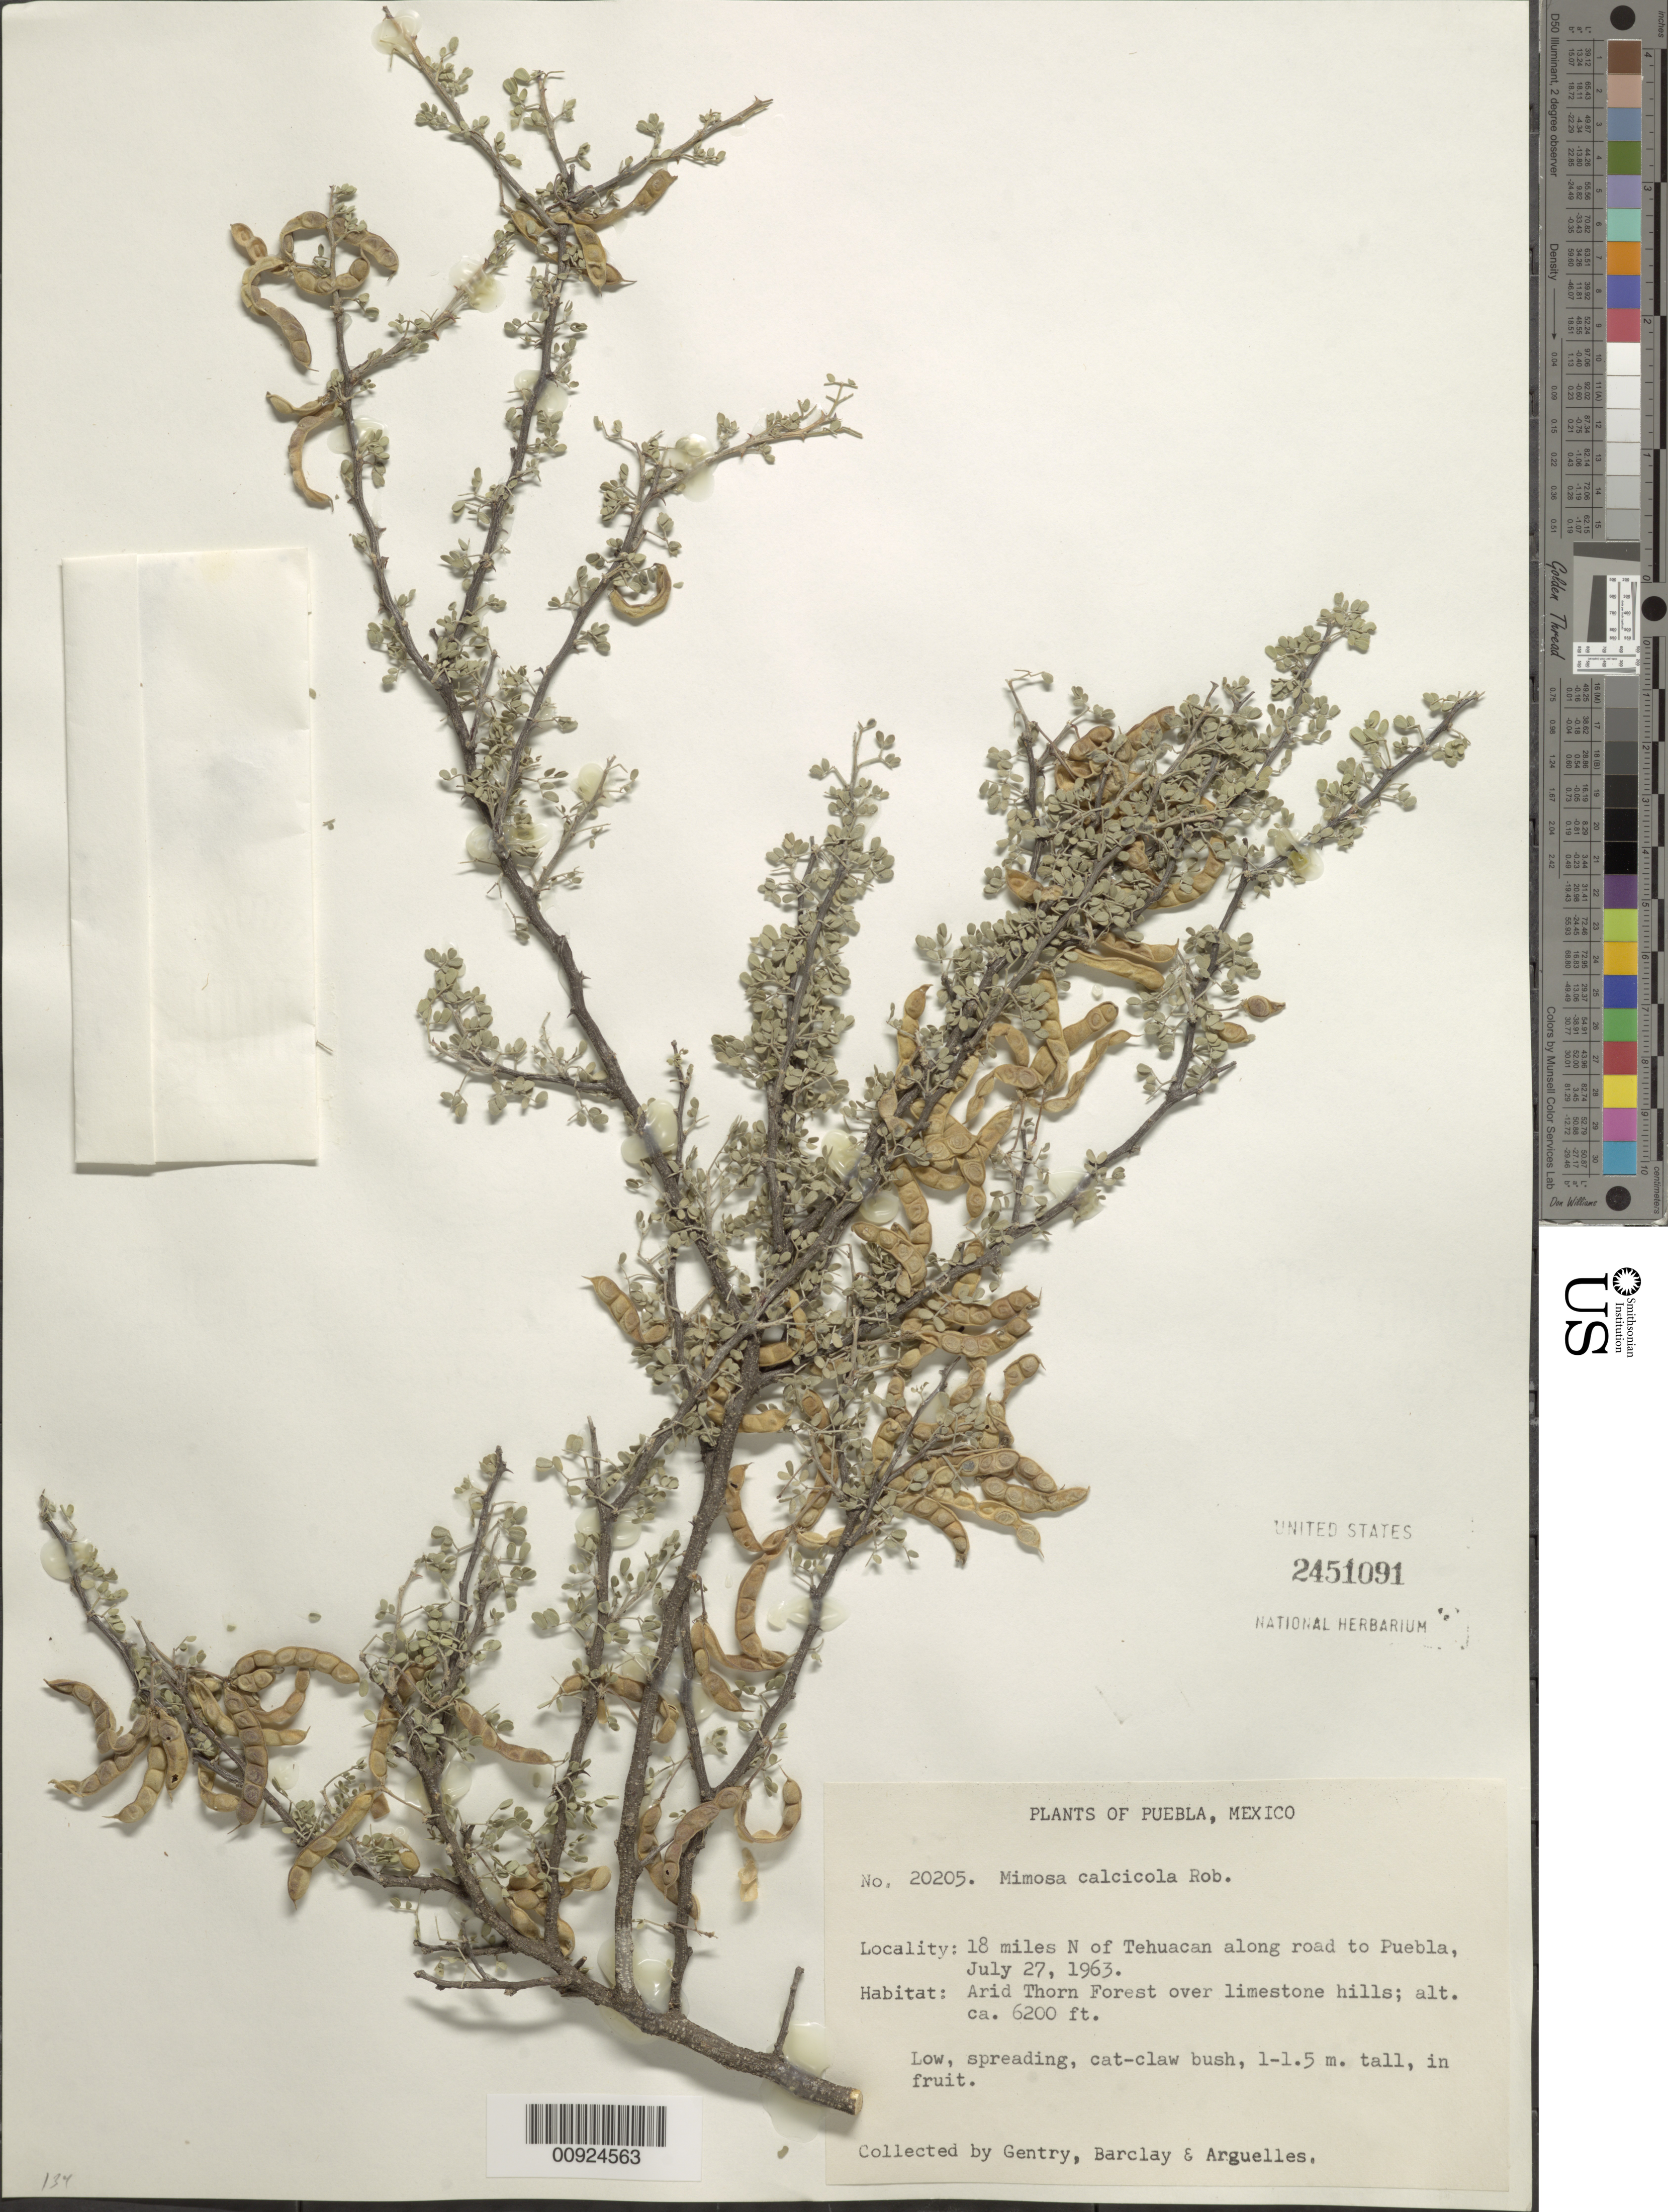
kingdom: Plantae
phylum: Tracheophyta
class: Magnoliopsida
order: Fabales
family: Fabaceae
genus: Mimosa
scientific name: Mimosa calcicola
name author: B.L. Rob.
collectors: Gentry, --, -- Barclay & Arguelles, --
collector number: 20205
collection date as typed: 27 Jul 1963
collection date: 1963-07-27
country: Mexico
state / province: Puebla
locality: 18 miles N of Tehuacán along road to Puebla.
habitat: Arid Thorn Forest over limestone hills.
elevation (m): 1890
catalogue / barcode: US 2451091